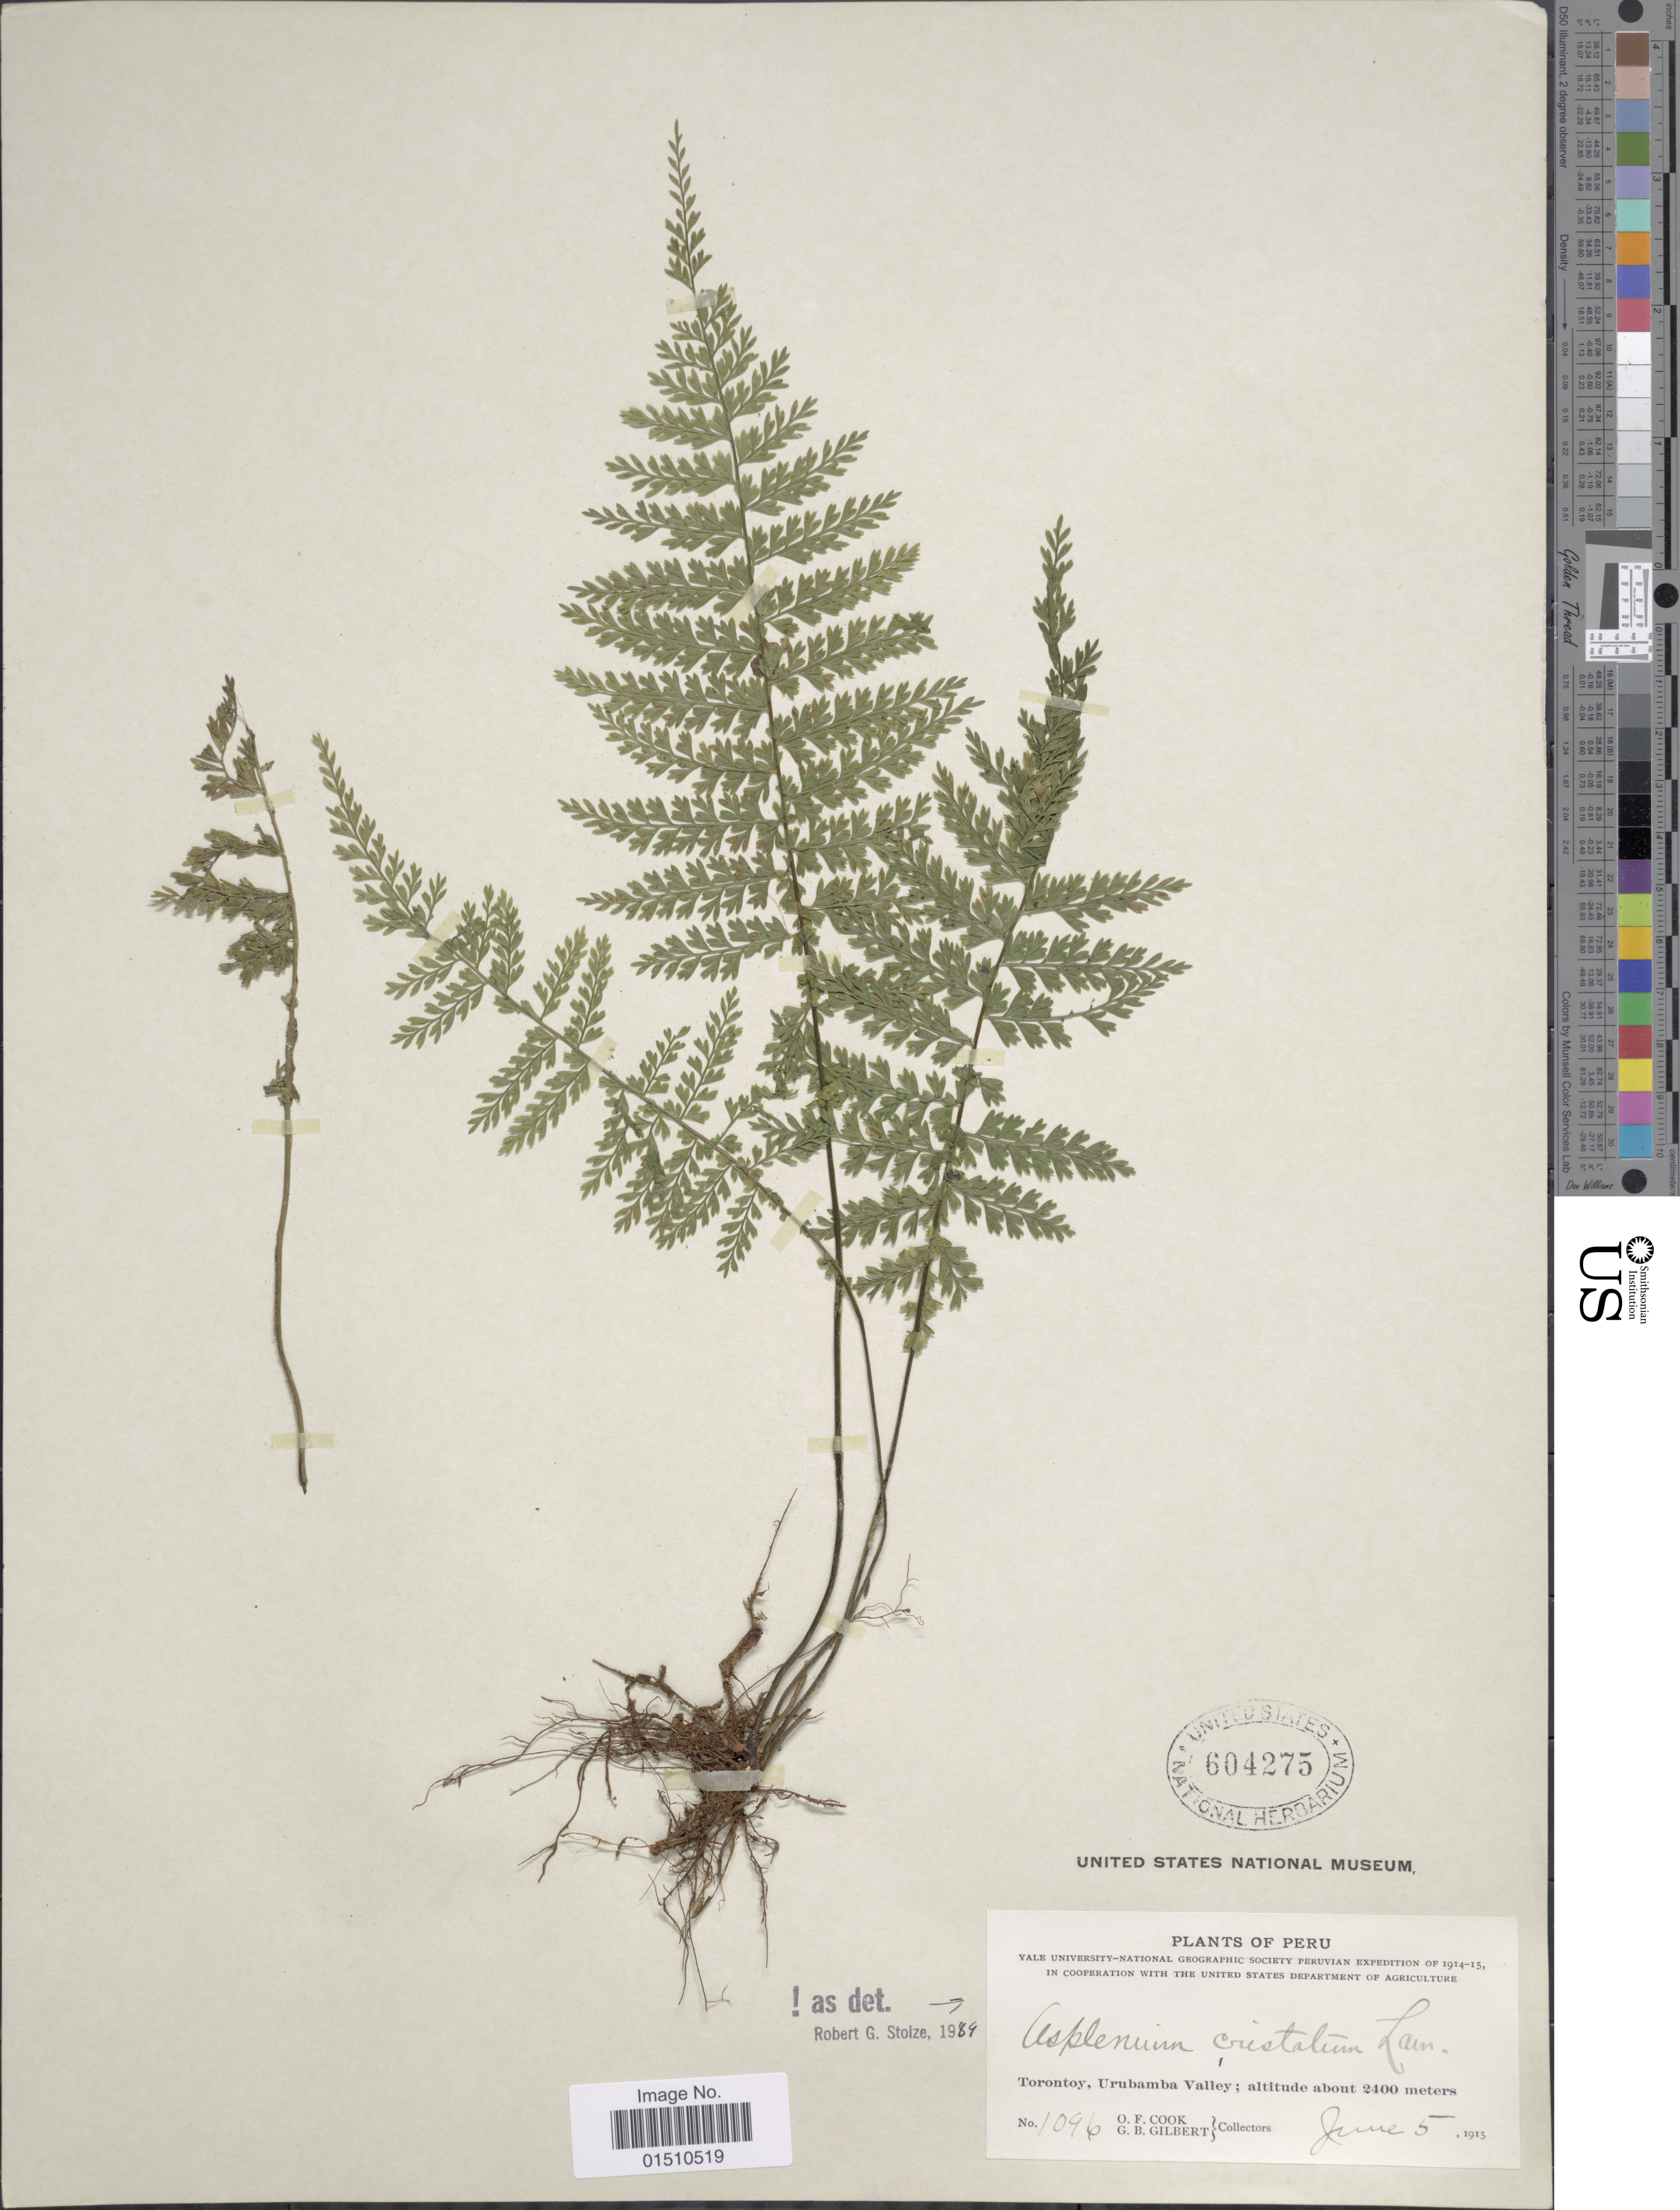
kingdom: Plantae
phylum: Tracheophyta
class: Polypodiopsida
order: Polypodiales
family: Aspleniaceae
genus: Asplenium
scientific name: Asplenium cuneatum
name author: Lam.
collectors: O. F. Cook & G. B. Gilbert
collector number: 1096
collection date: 1915-06-05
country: Peru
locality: Peru, Torontoy, Urubamba Valley.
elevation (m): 2400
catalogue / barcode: US 604275